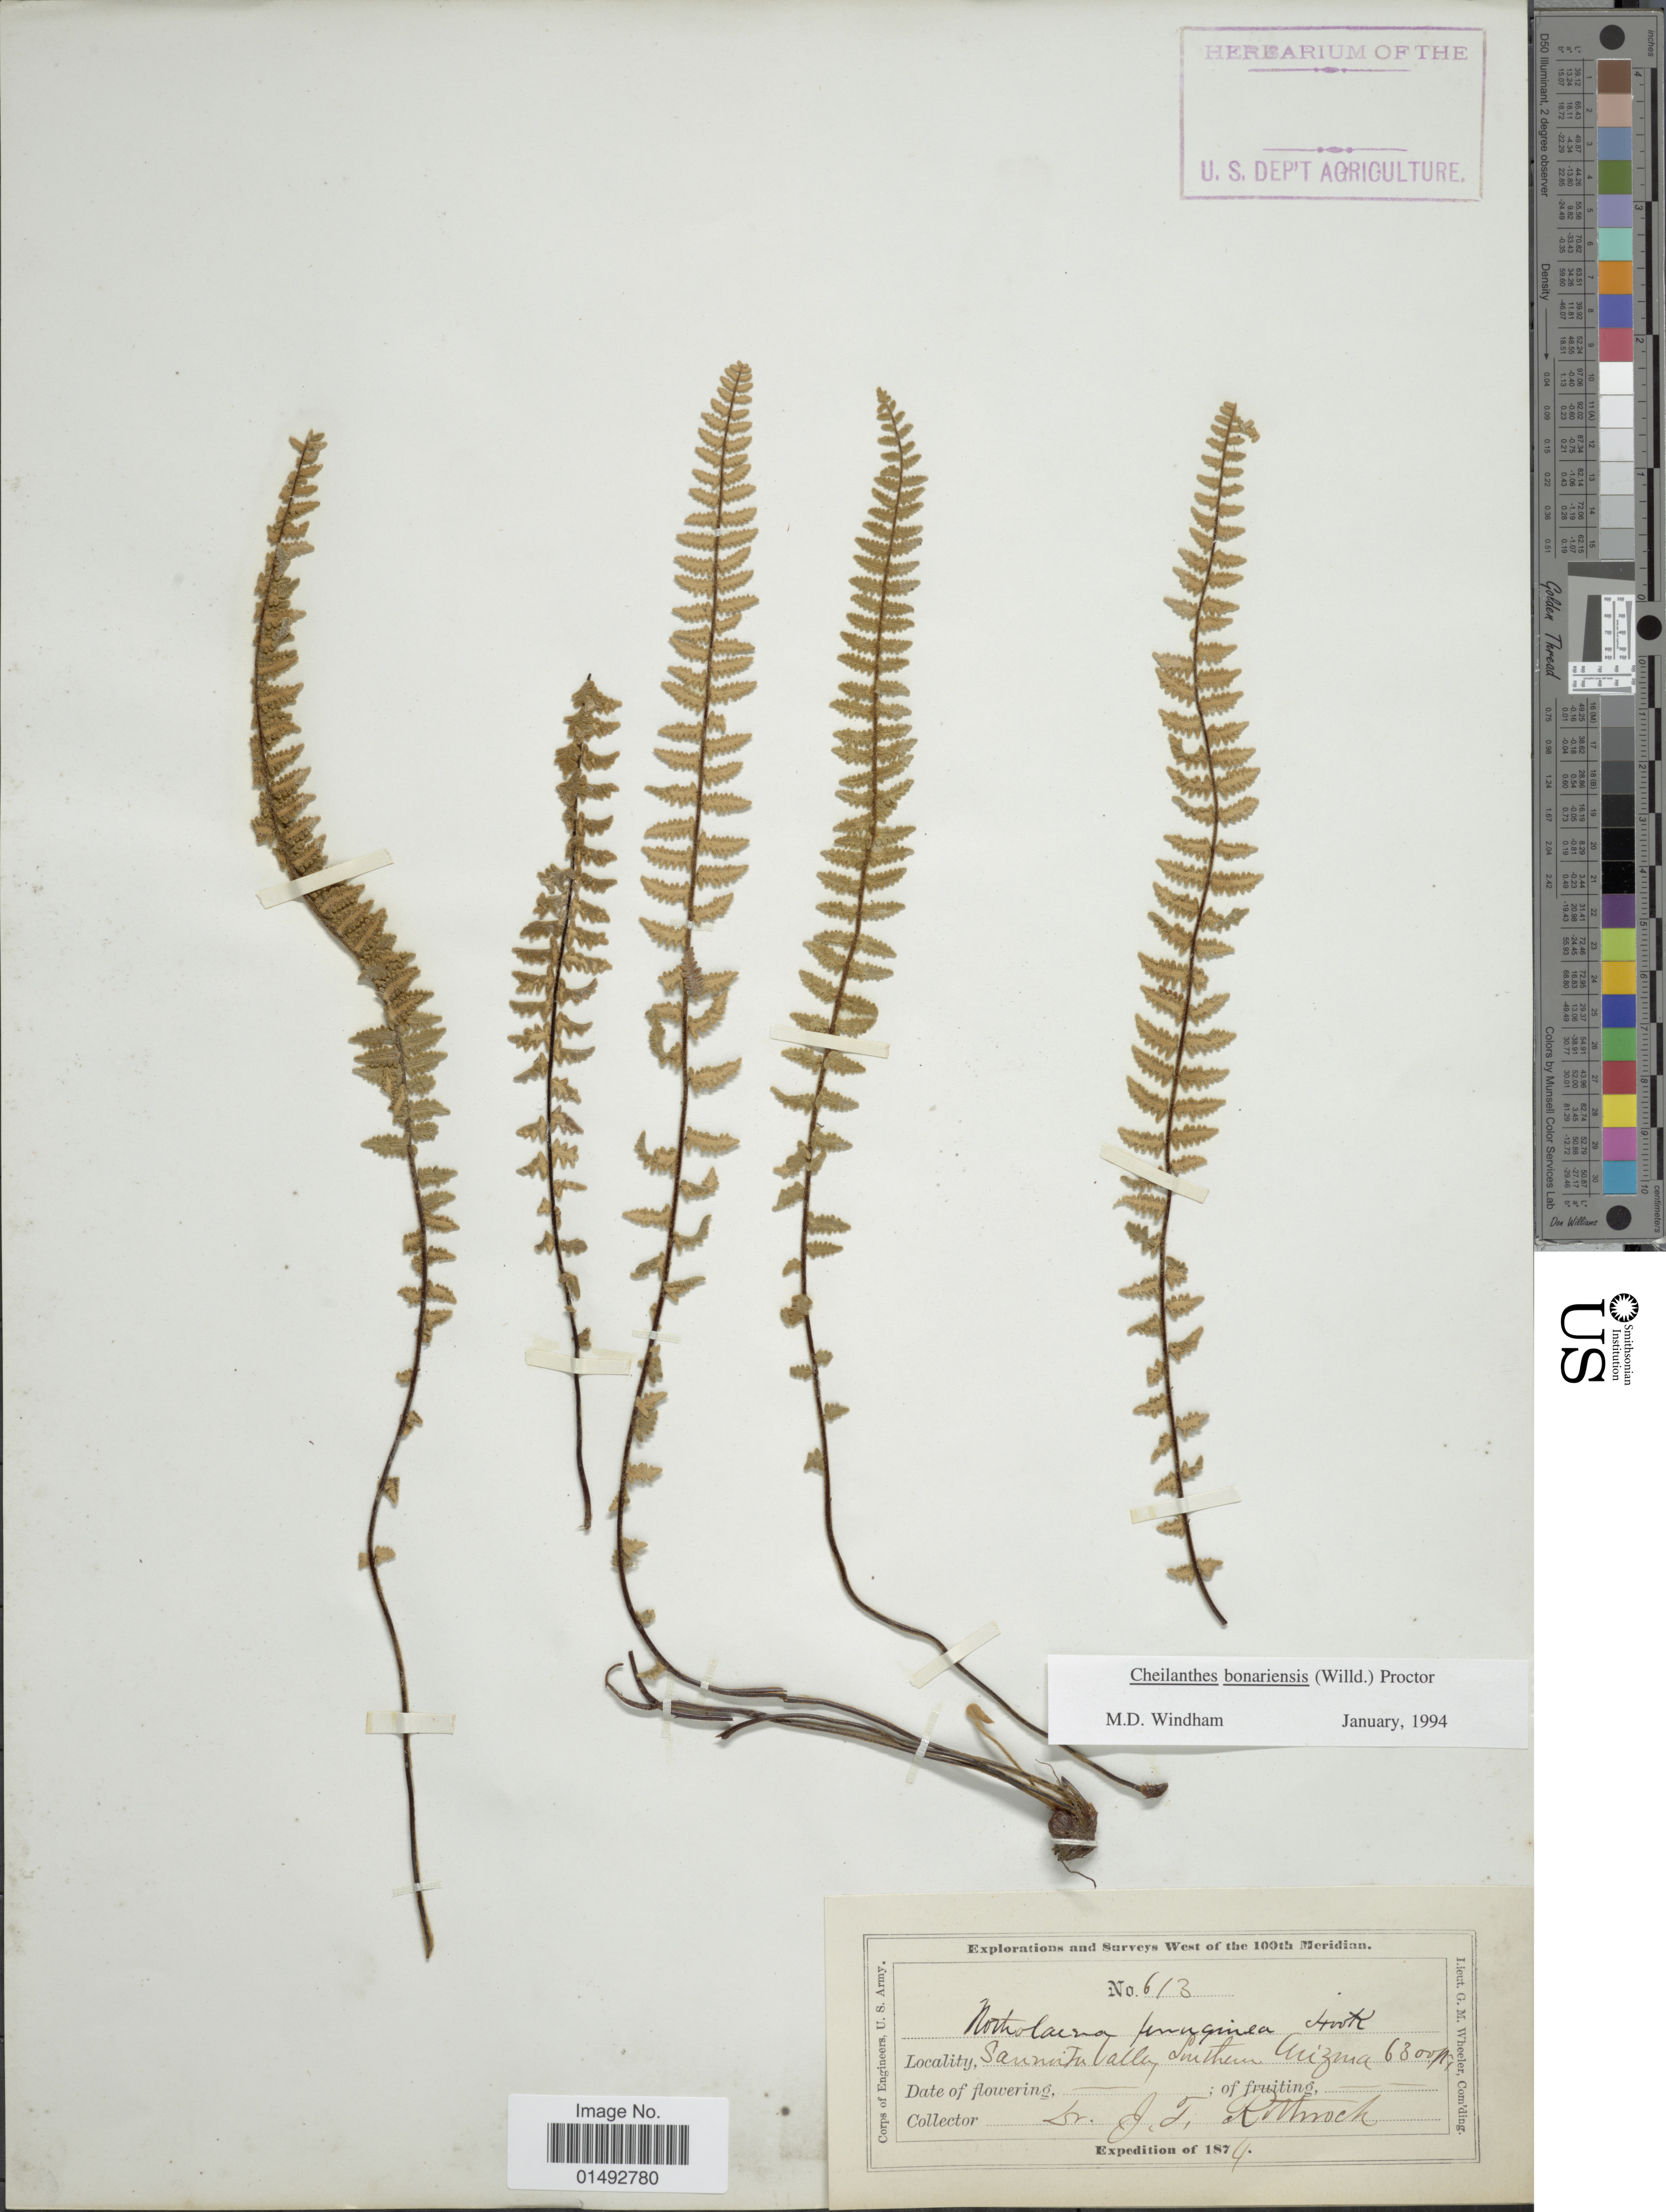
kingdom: Plantae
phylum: Tracheophyta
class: Polypodiopsida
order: Polypodiales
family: Pteridaceae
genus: Myriopteris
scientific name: Myriopteris aurea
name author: (Poir.) Grusz & Windham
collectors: J. T. Rothrock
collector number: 613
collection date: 1874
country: United States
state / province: Arizona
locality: Sonoita Valley, Southern Arizona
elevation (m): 1920